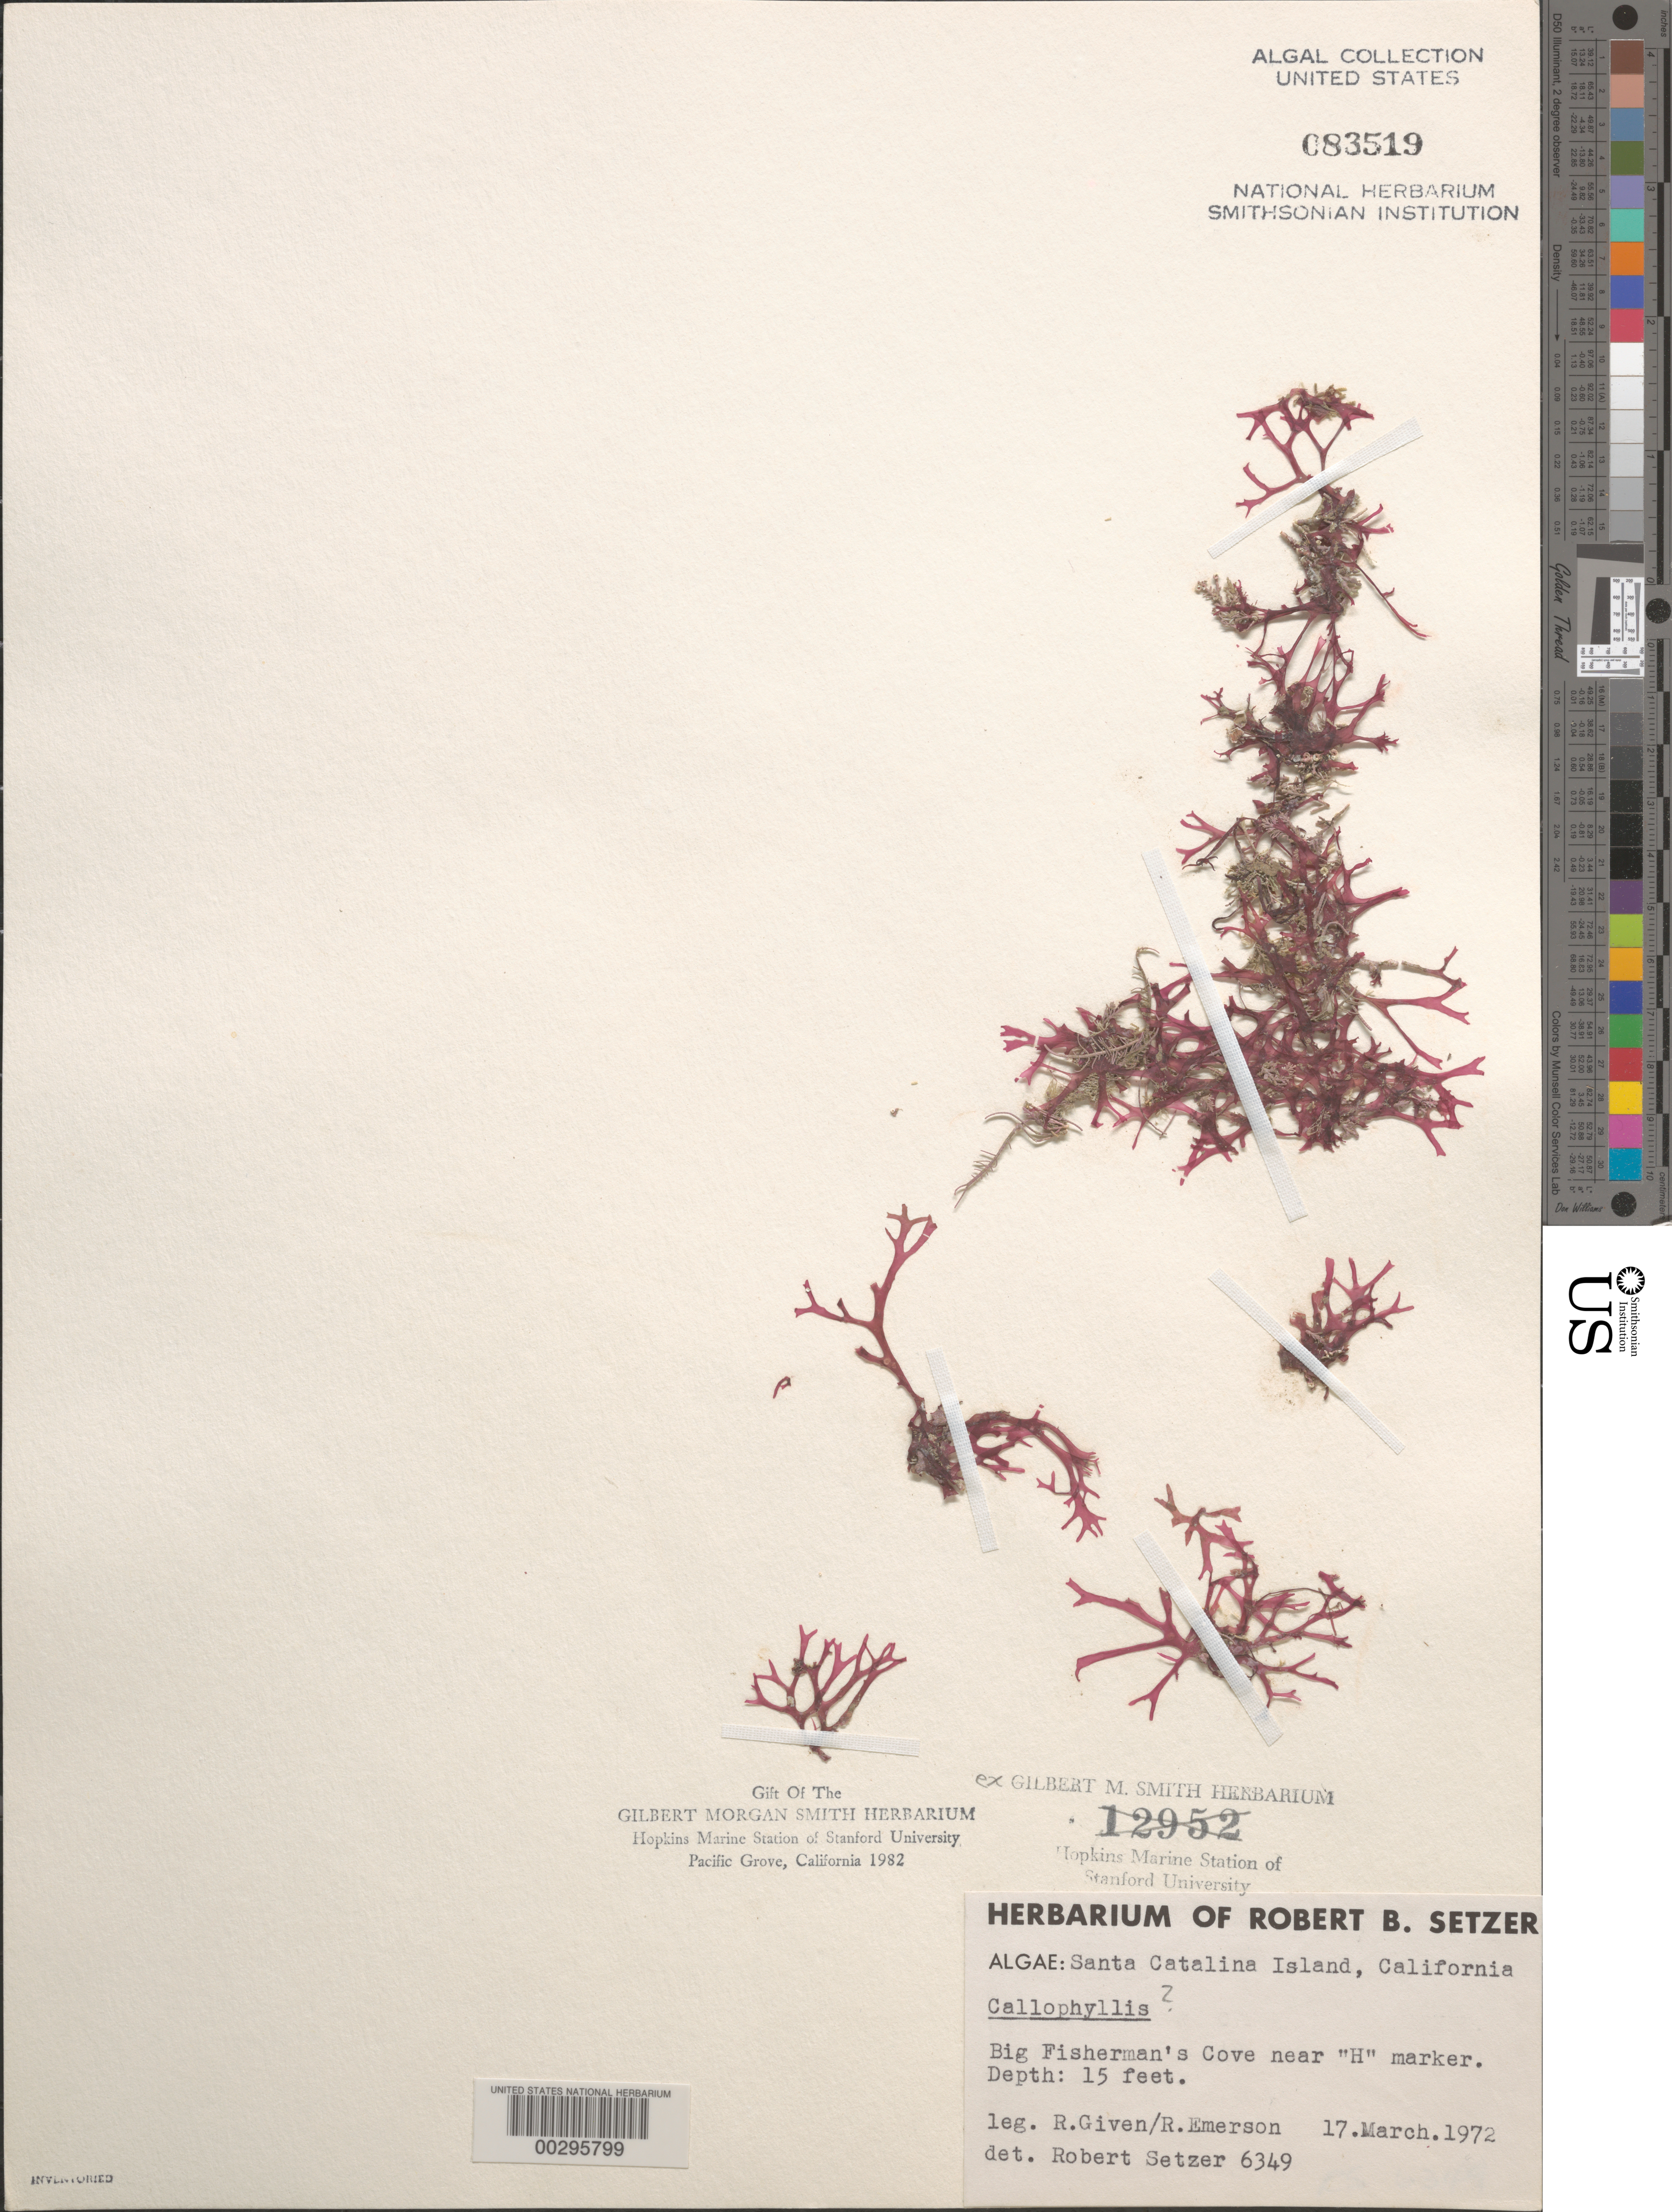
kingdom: Plantae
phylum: Rhodophyta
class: Florideophyceae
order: Gigartinales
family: Kallymeniaceae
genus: Callophyllis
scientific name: Callophyllis sp.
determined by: Setzer, R. B.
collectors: R. Given & R. Emerson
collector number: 6349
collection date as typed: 17 Mar 1972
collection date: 1972-03-17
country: United States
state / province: California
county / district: Los Angeles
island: Santa Catalina Island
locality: Big Fishermans Cove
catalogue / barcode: US 83519